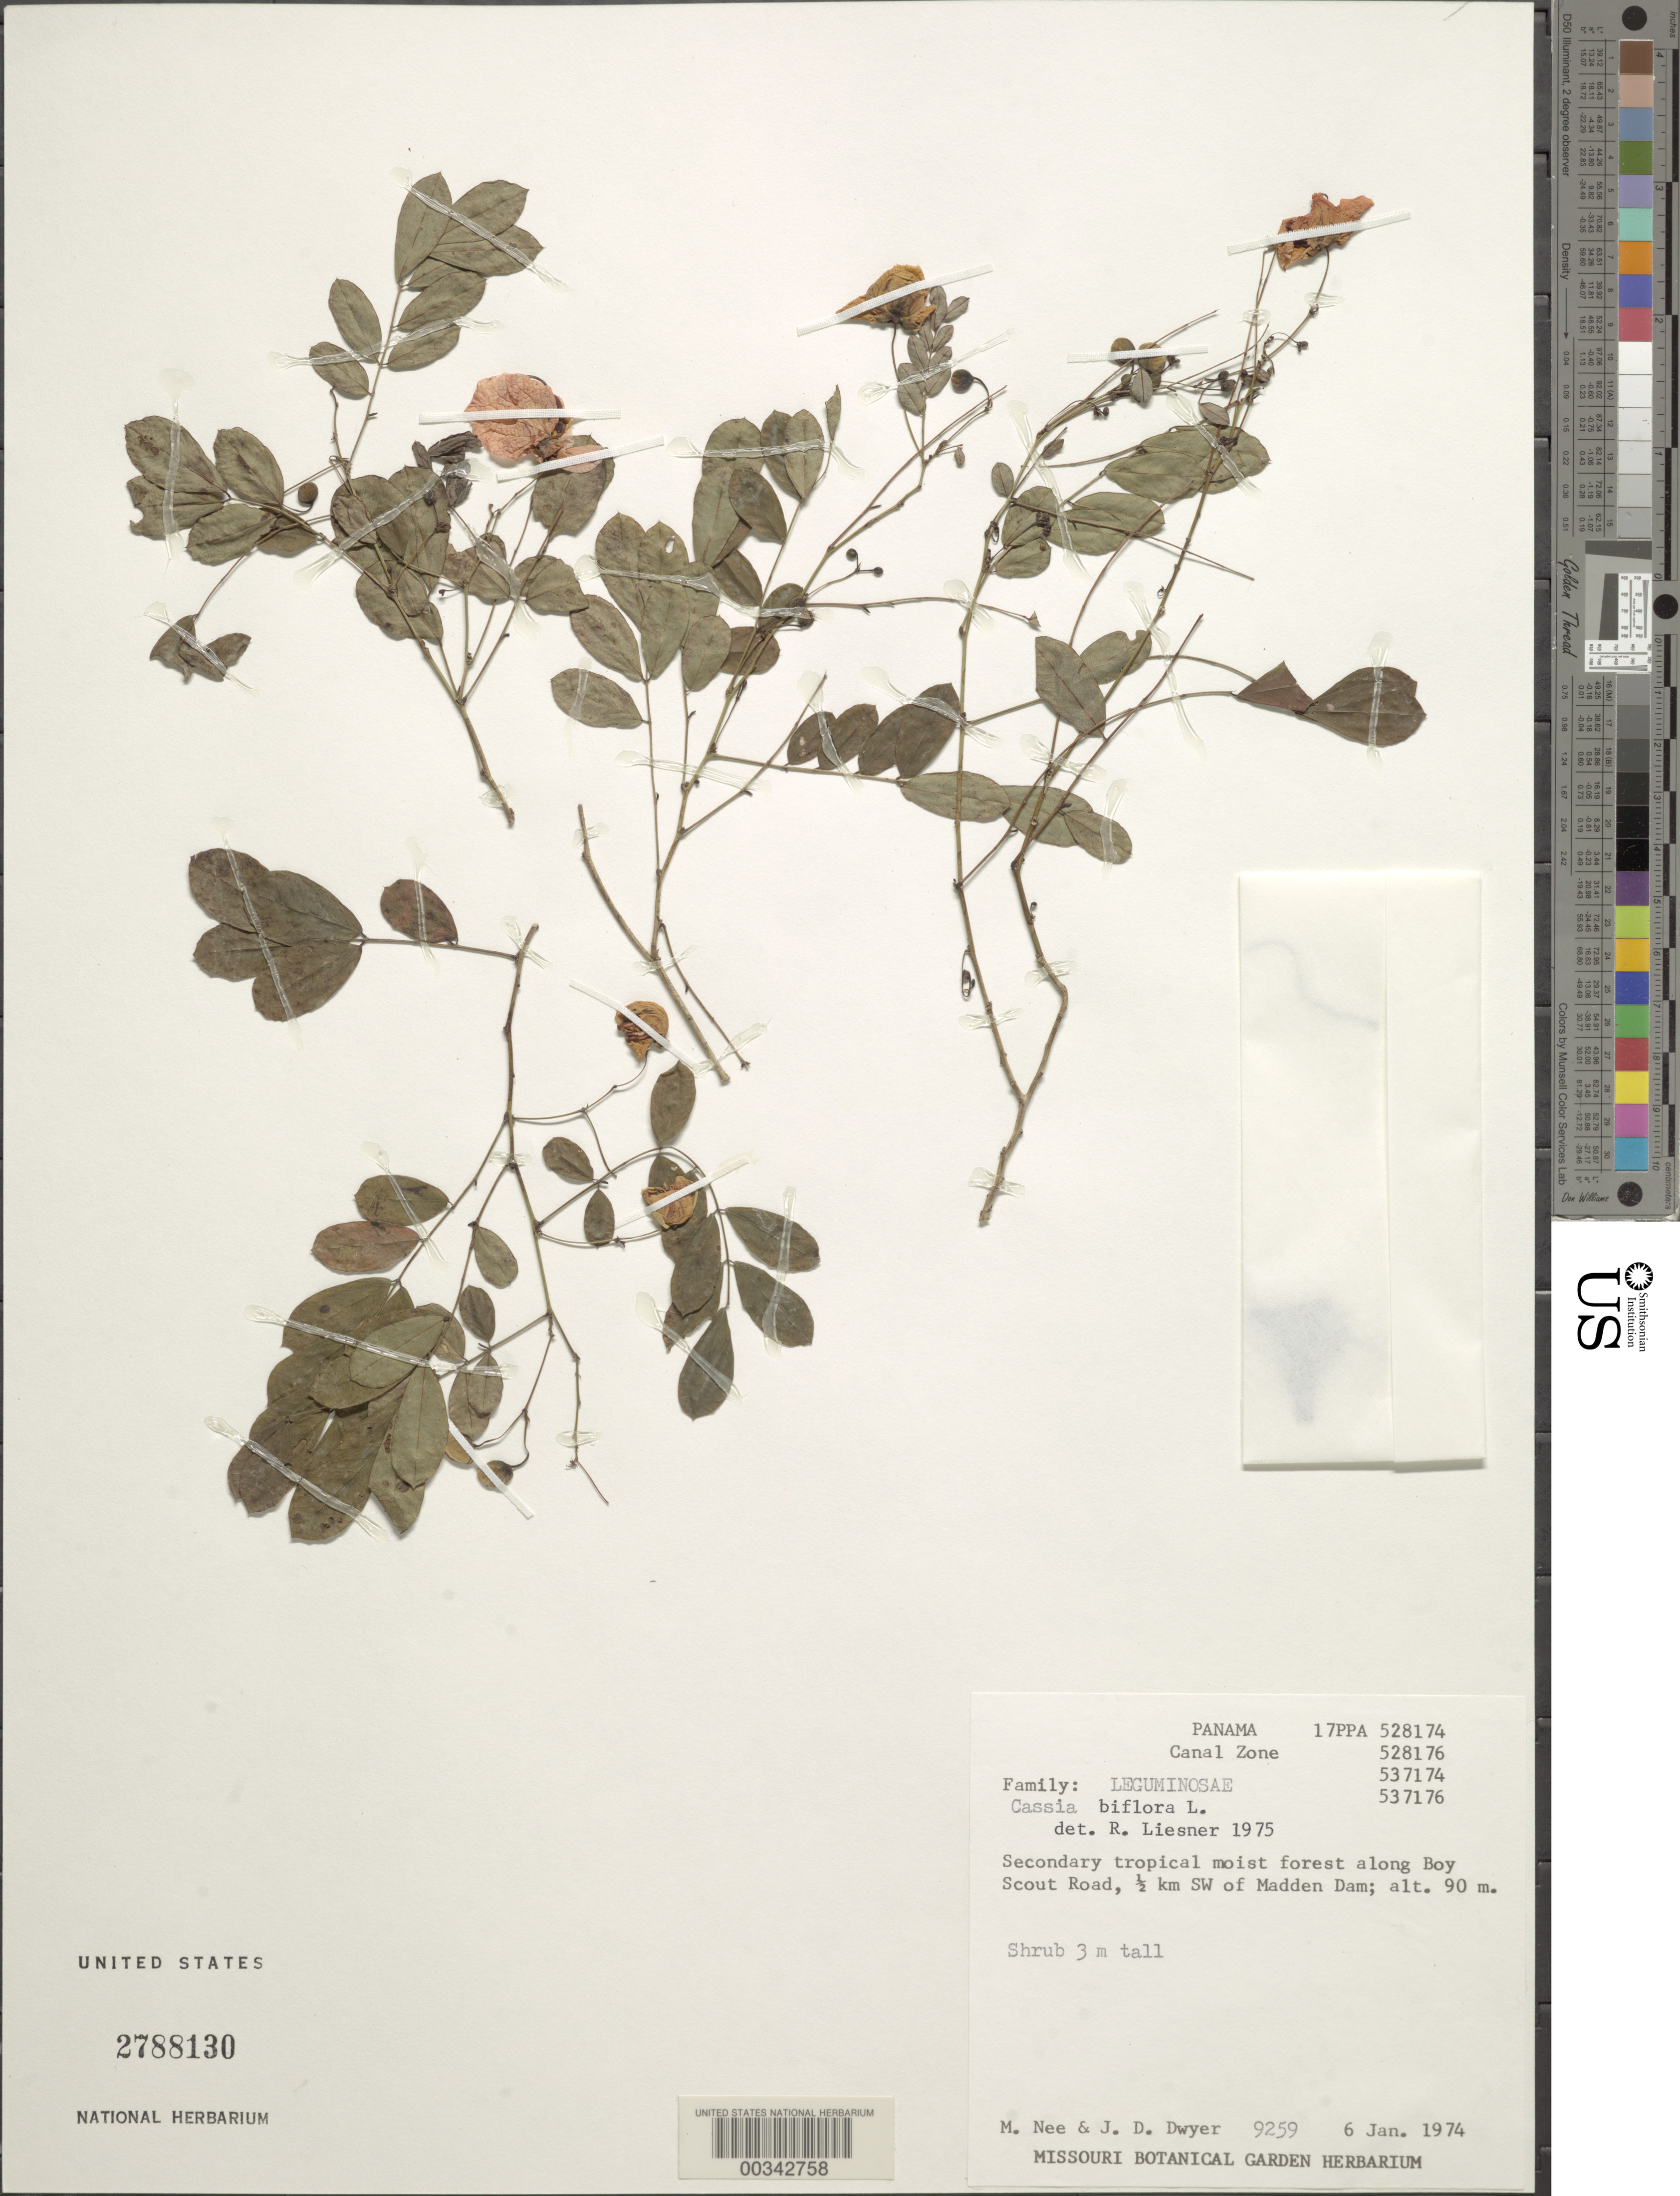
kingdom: Plantae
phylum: Tracheophyta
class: Magnoliopsida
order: Fabales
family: Fabaceae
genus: Senna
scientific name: Senna pallida var. pallida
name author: (Vahl) H.S. Irwin & Barneby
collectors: M. Nee & J. D. Dwyer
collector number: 9259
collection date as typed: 06 Jan 1974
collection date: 1974-01-06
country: Panama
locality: Along Boy Scout Road, 0.5 km SW of Madden Dam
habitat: Secondary tropical moist forest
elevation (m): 90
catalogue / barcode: US 2788130